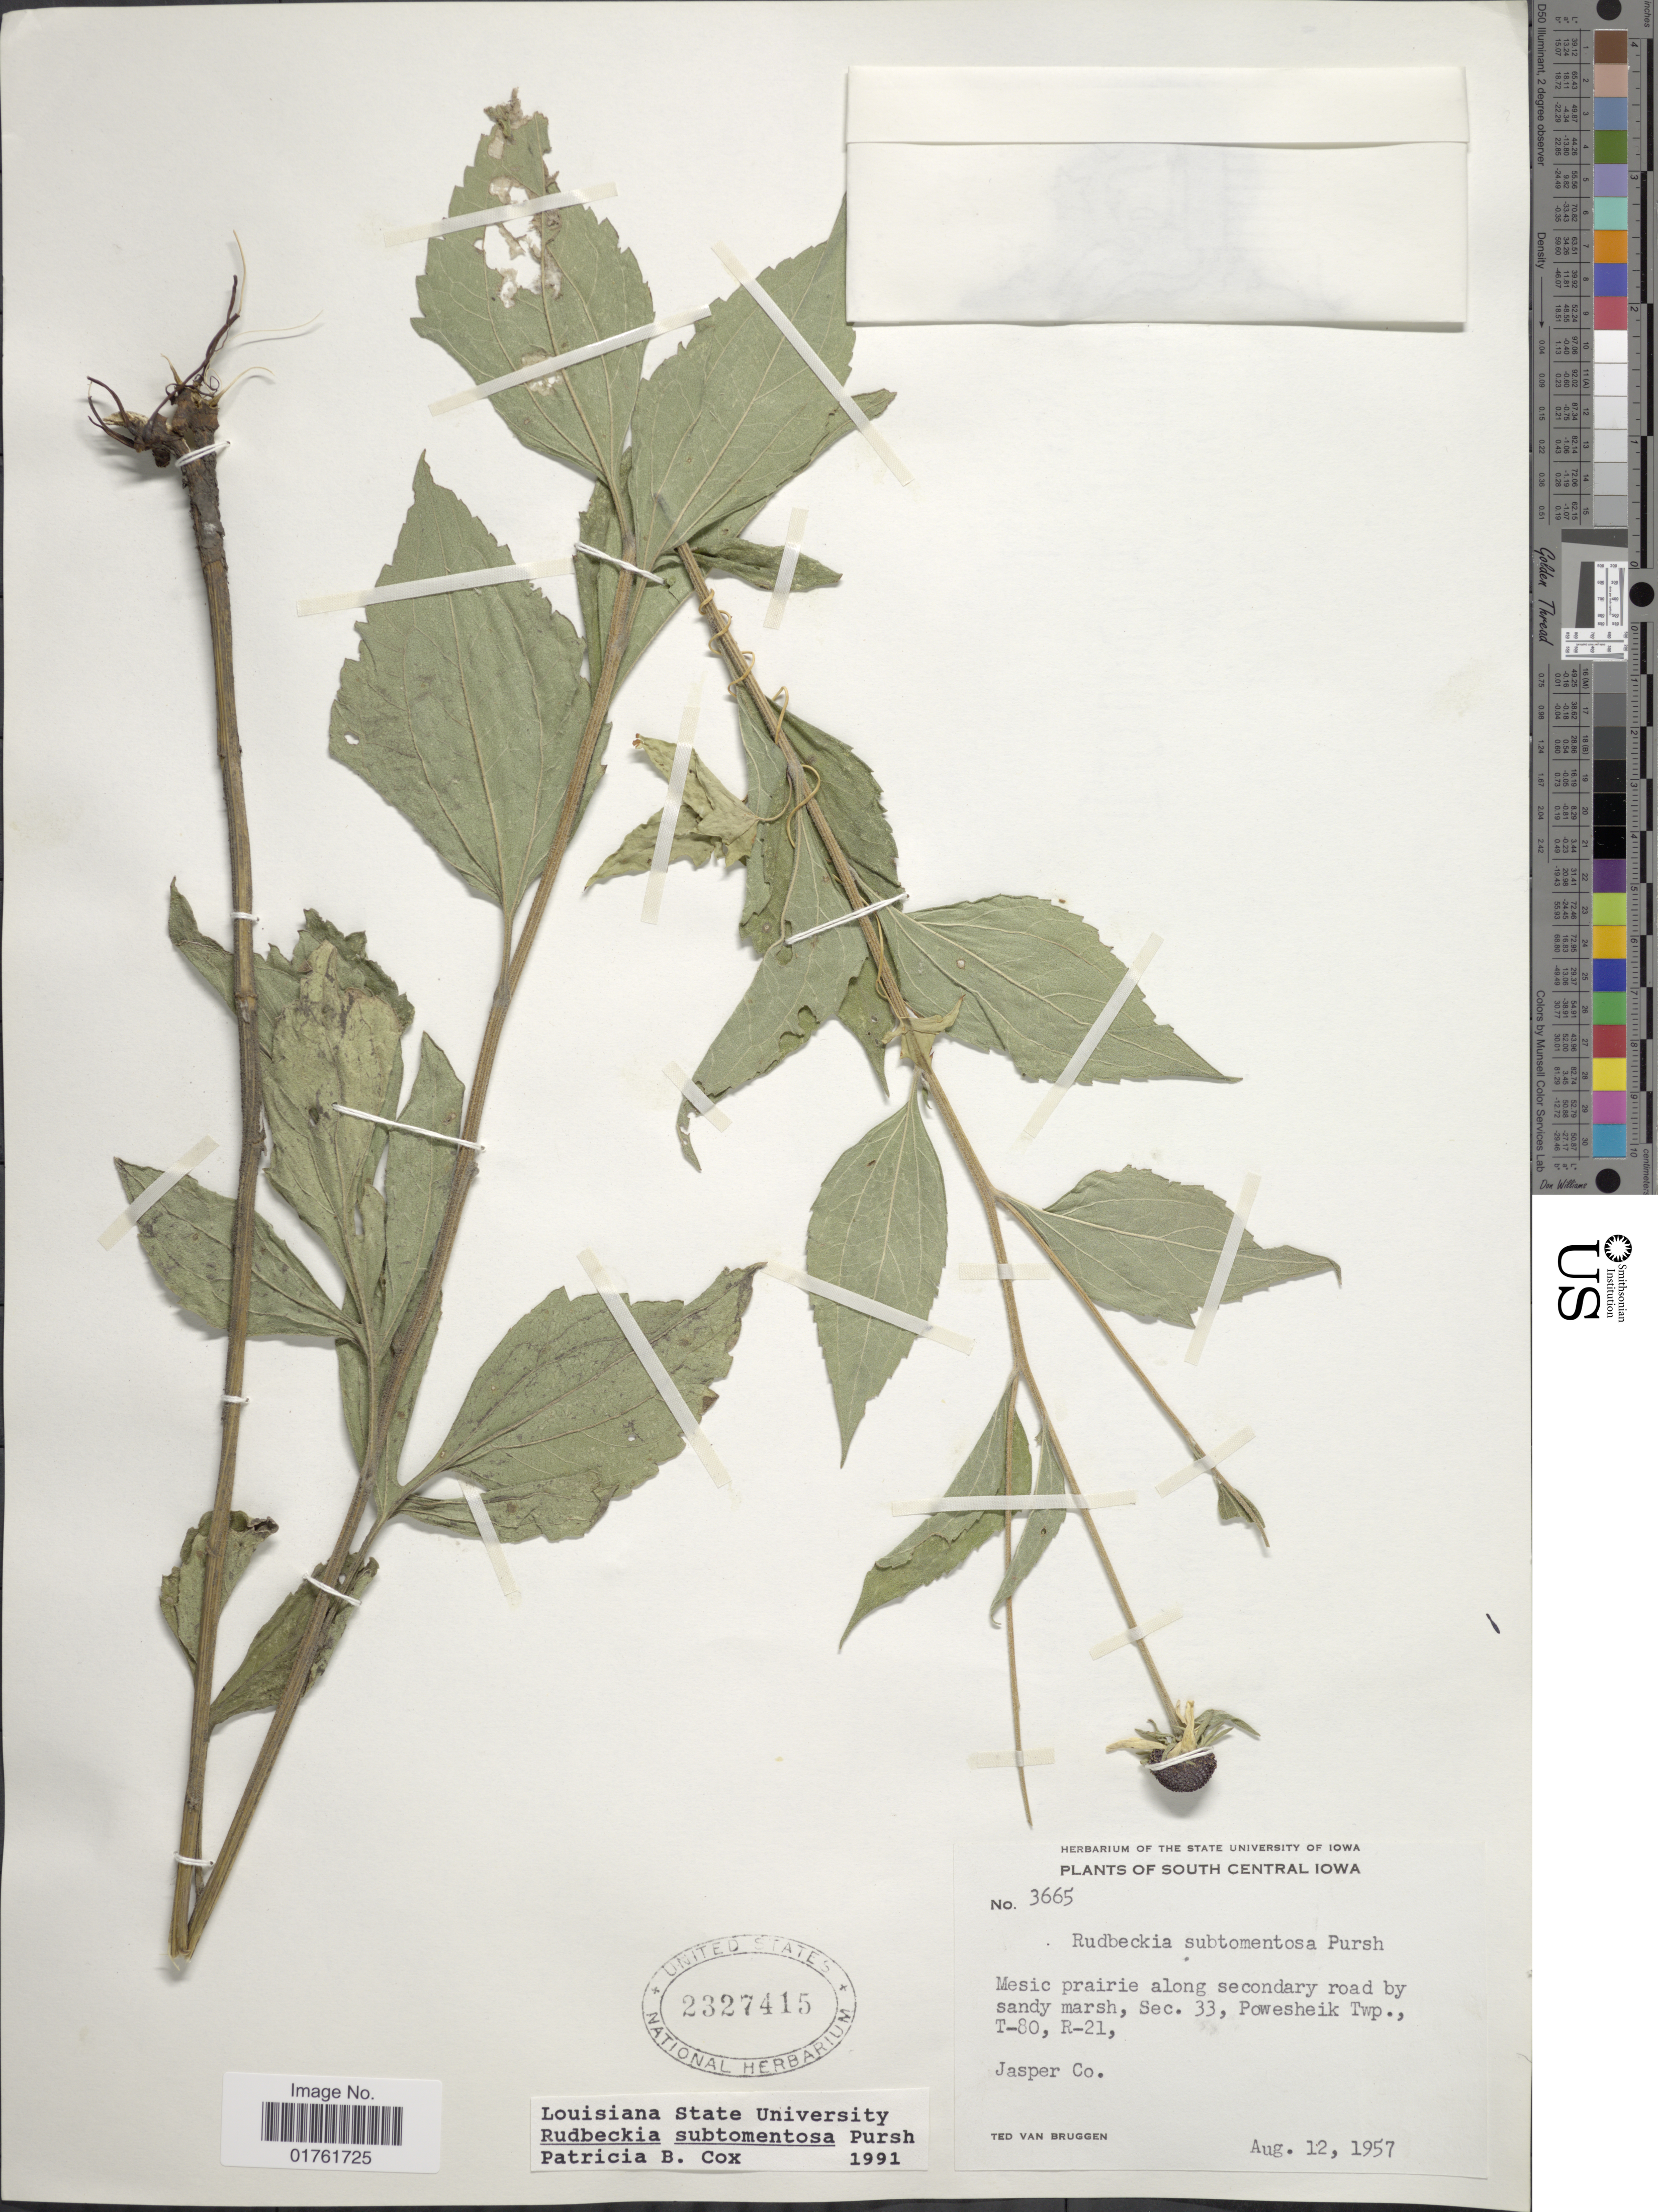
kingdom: Plantae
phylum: Tracheophyta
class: Magnoliopsida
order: Asterales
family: Asteraceae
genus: Rudbeckia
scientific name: Rudbeckia subtomentosa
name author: Pursh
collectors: T. van Bruggen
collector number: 3665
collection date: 1957-08-12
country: United States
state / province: Iowa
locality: South Central Iowa, Mesic prairie along secondary road by sandy marsh, Sec. 33, Powesheik Twp., T-80, R-21, Jasper Co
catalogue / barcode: US 2327415